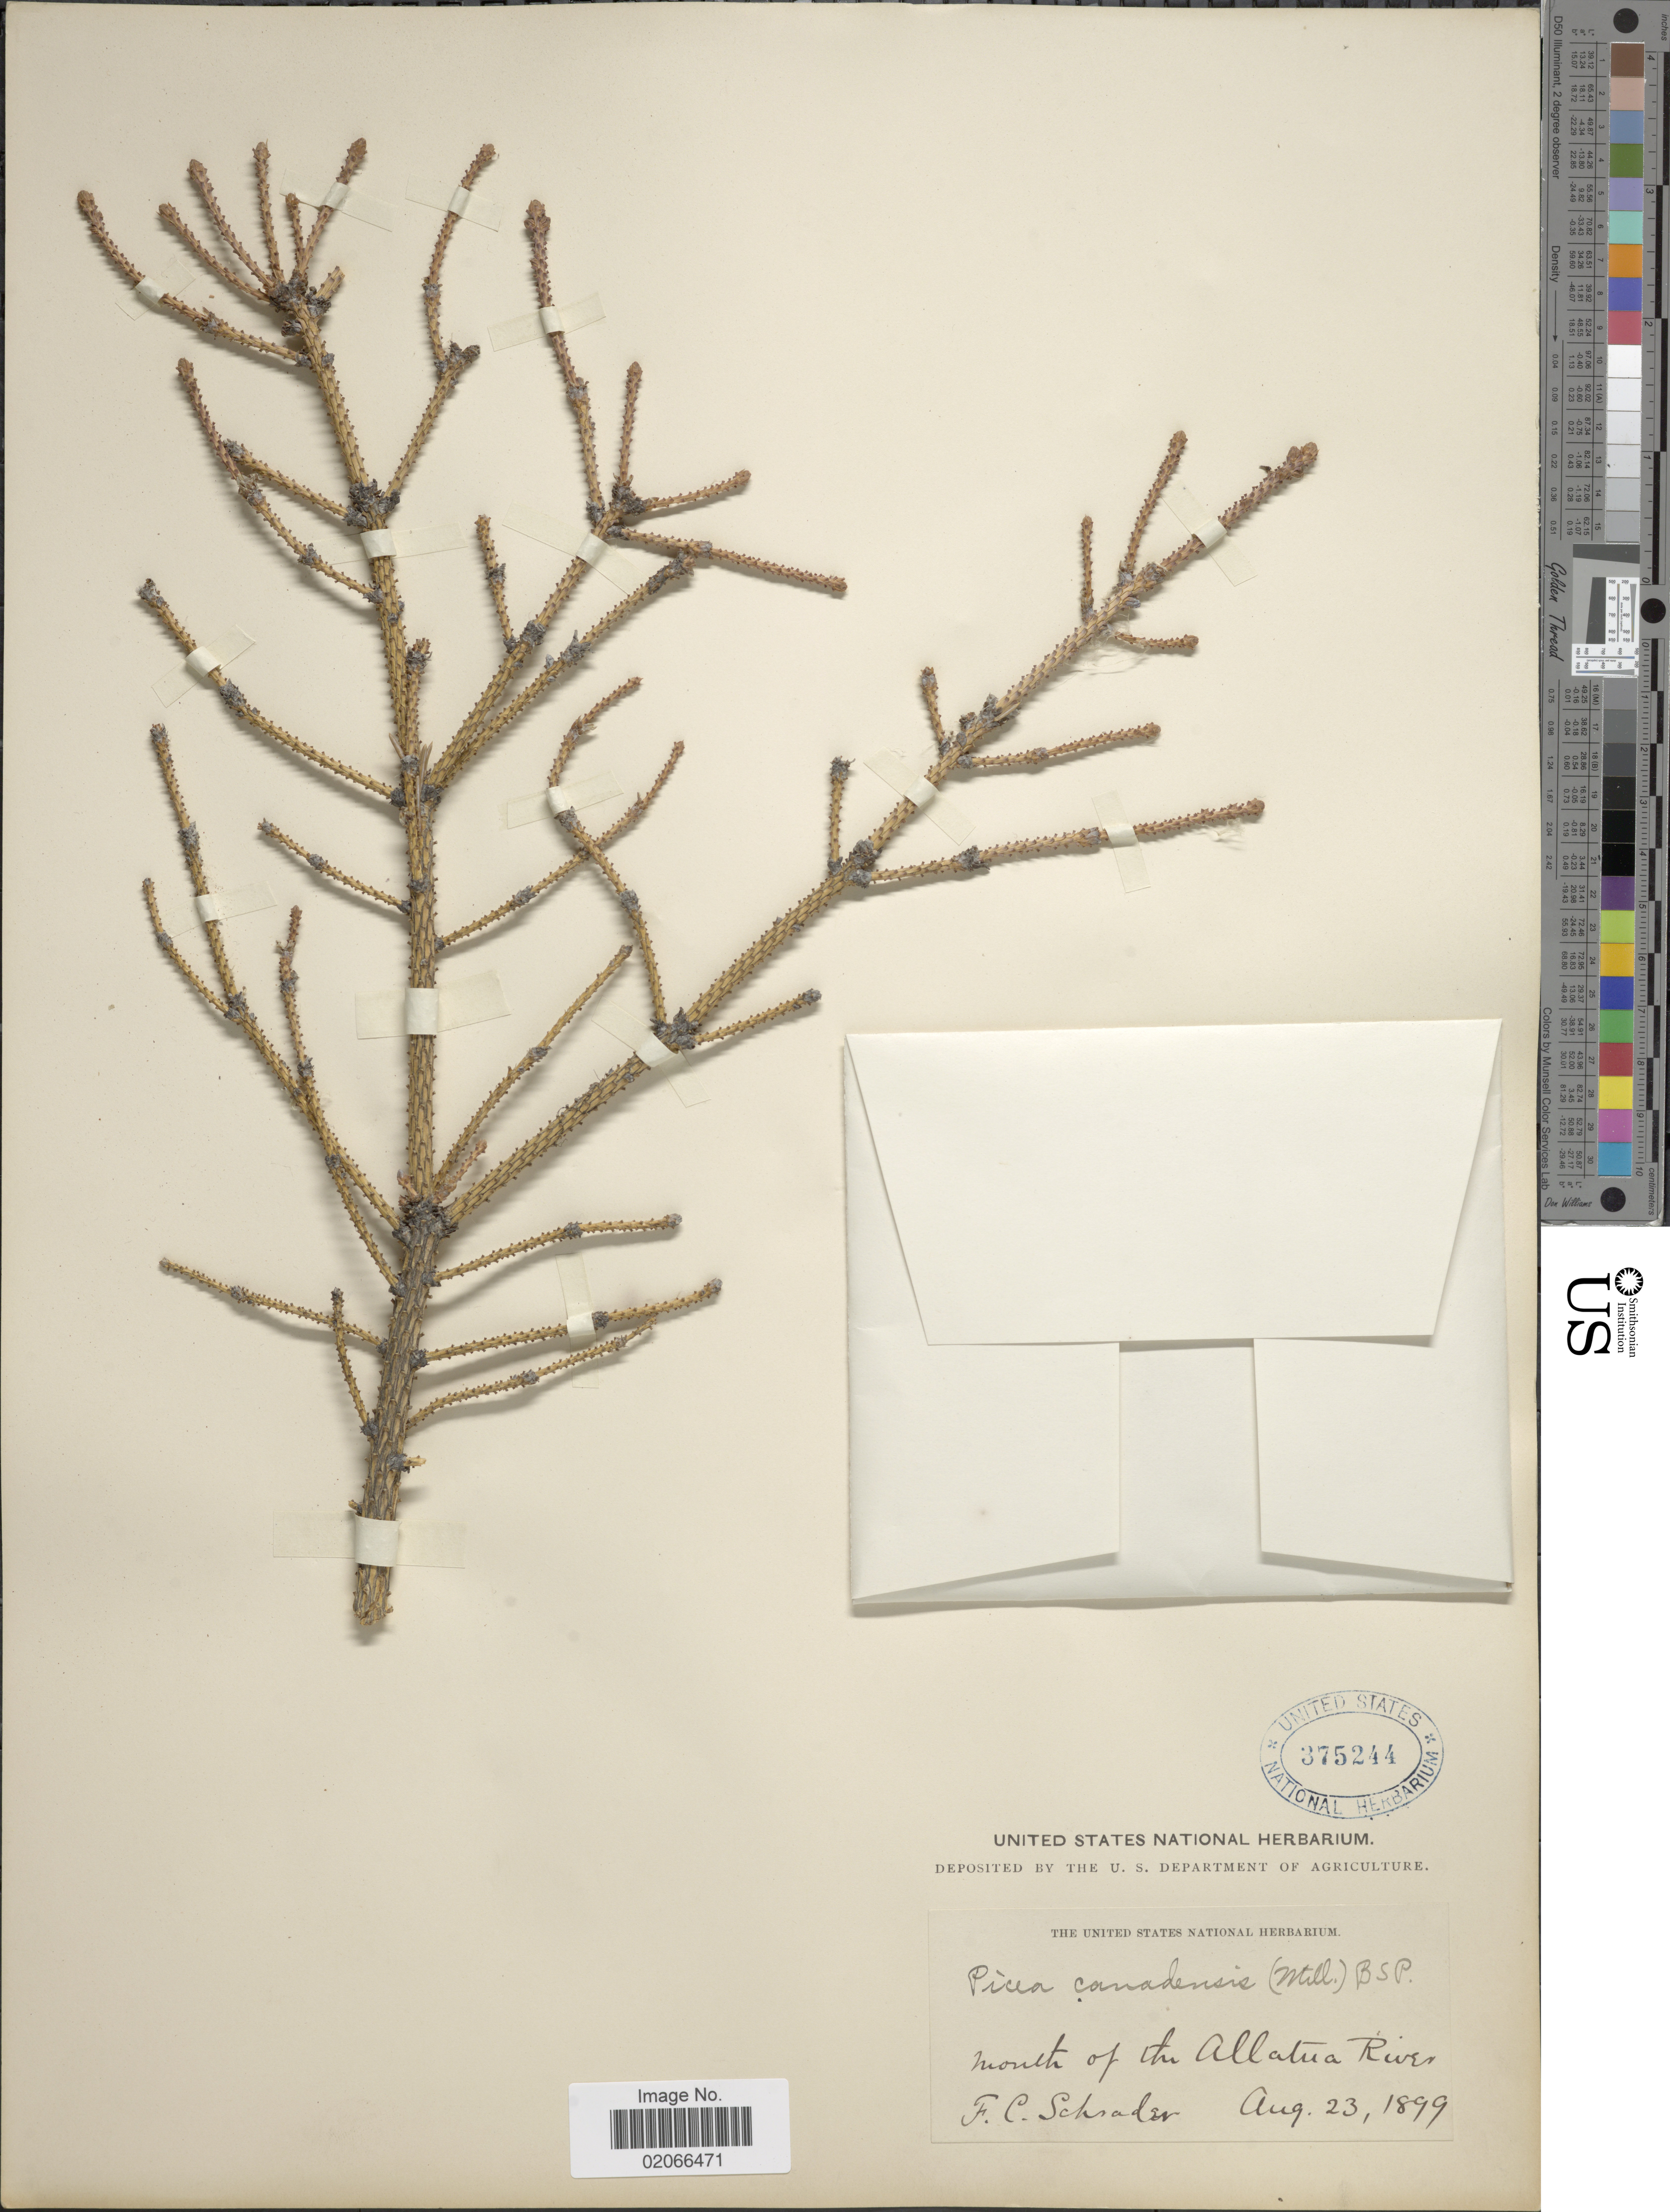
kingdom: Plantae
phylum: Tracheophyta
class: Pinopsida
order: Pinales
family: Pinaceae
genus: Picea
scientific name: Picea glauca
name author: (Moench) Voss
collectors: F. C. Schrader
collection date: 1899-08-23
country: United States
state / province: Alaska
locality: Mouth of Allatna River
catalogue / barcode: US 375244